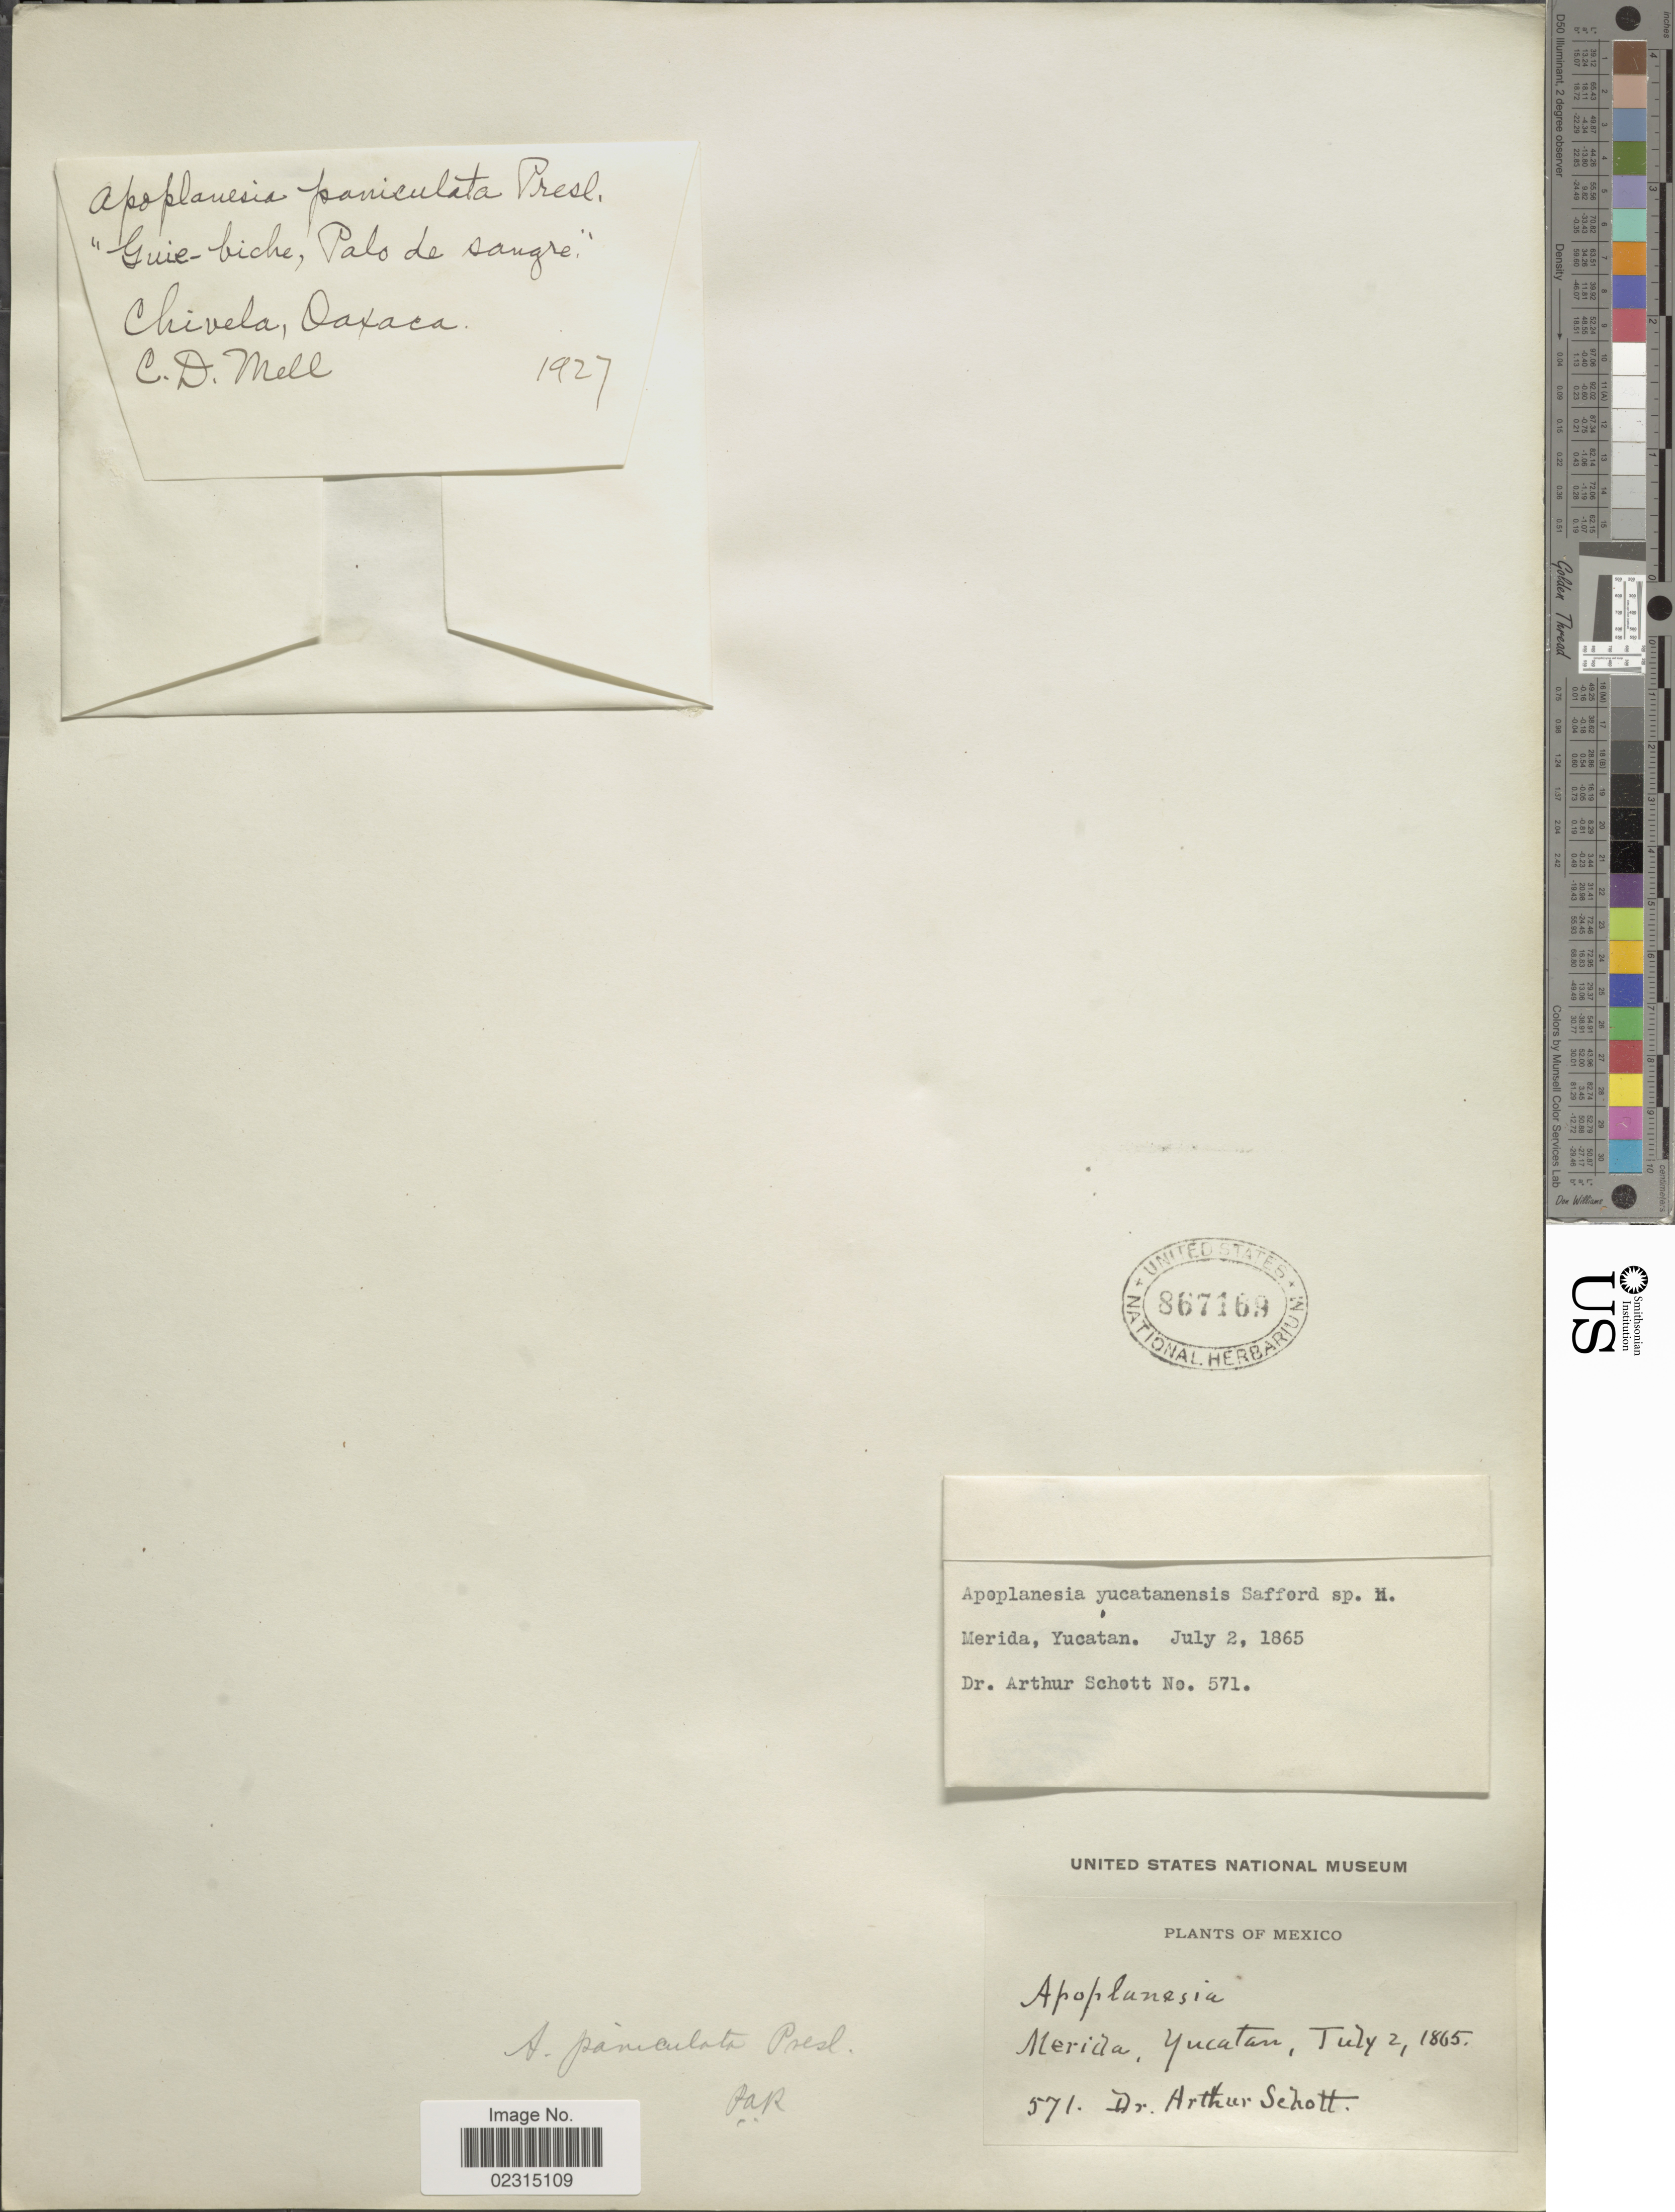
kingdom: Plantae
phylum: Tracheophyta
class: Magnoliopsida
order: Fabales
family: Fabaceae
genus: Apoplanesia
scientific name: Apoplanesia paniculata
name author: C. Presl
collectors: A. C. V. Schott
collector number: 571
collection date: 1865-07-02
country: Mexico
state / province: Yucatán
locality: Merida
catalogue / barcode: US 867169